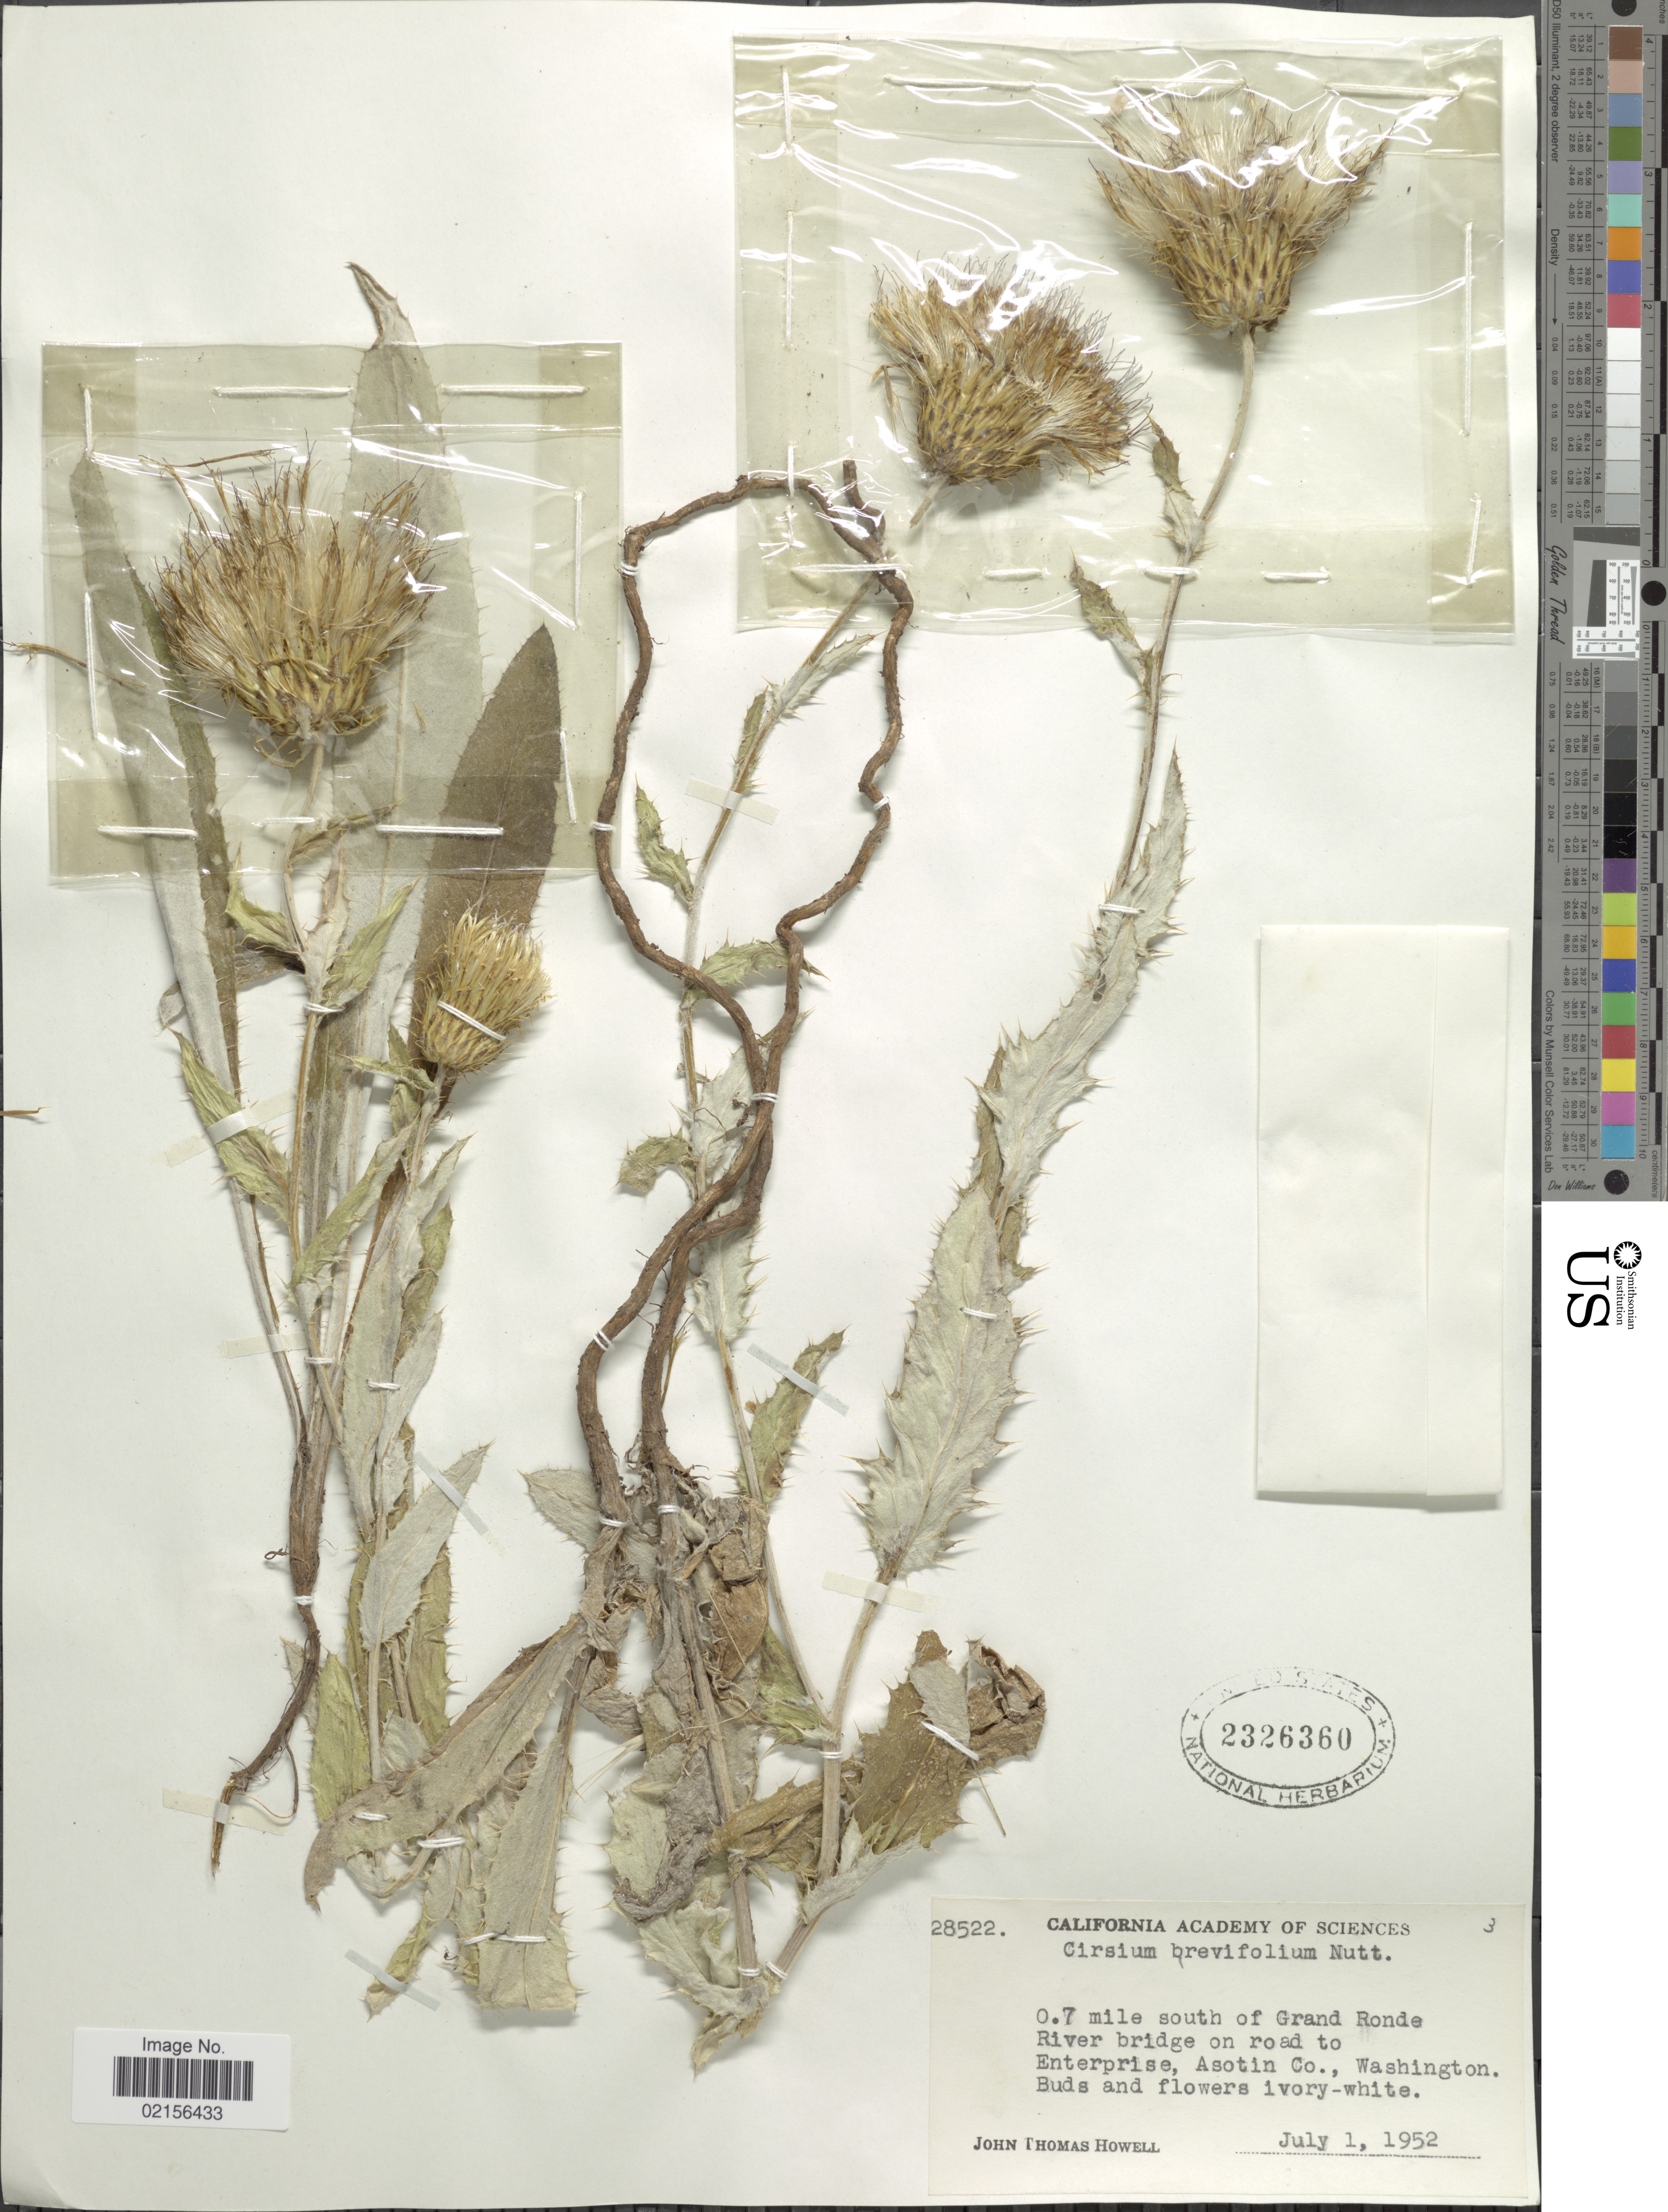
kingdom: Plantae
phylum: Tracheophyta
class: Magnoliopsida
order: Asterales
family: Asteraceae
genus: Cirsium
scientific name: Cirsium brevifolium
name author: Nutt.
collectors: J. T. Howell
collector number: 28522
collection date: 1952-07-01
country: United States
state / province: Washington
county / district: Asotin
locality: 0.7 mile south of Grand Ronde River bridge on road to Enterprise, Asotin Co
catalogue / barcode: US 2326360